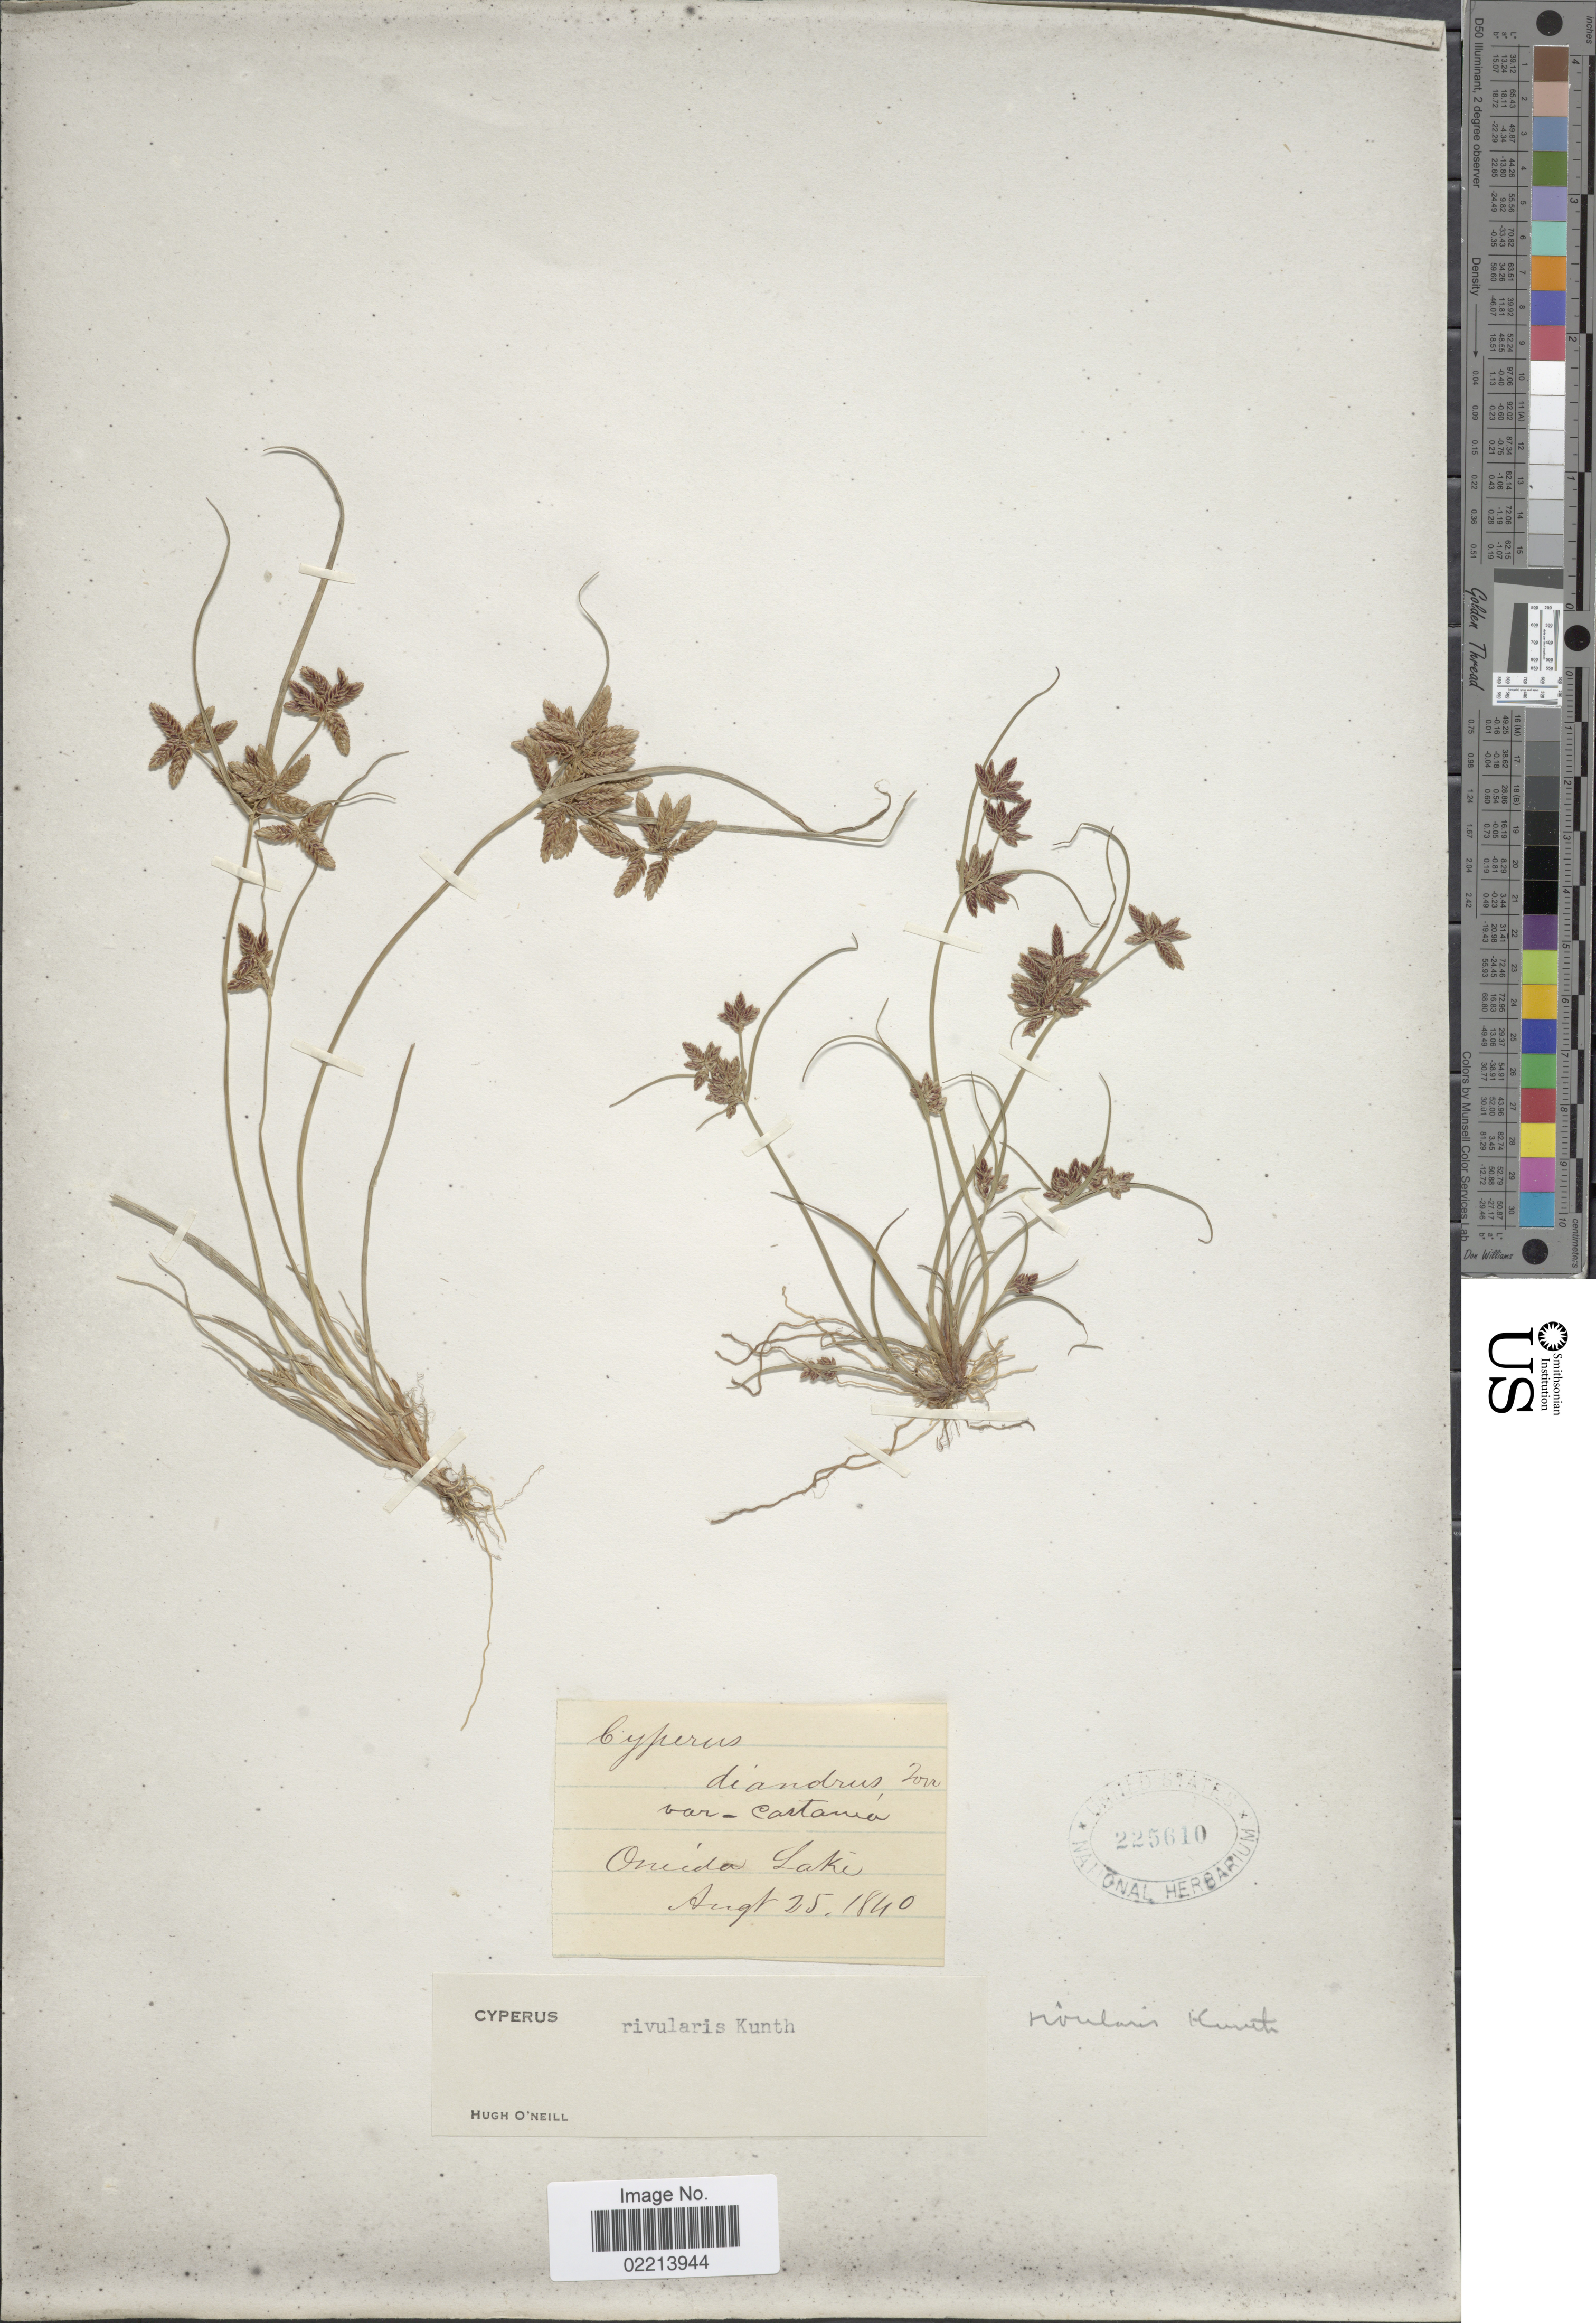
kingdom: Plantae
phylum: Tracheophyta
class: Liliopsida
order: Poales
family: Cyperaceae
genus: Cyperus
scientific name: Cyperus bipartitus Torr.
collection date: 1840-08-25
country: United States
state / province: New York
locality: Oneida Lake.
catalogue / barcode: US 225610